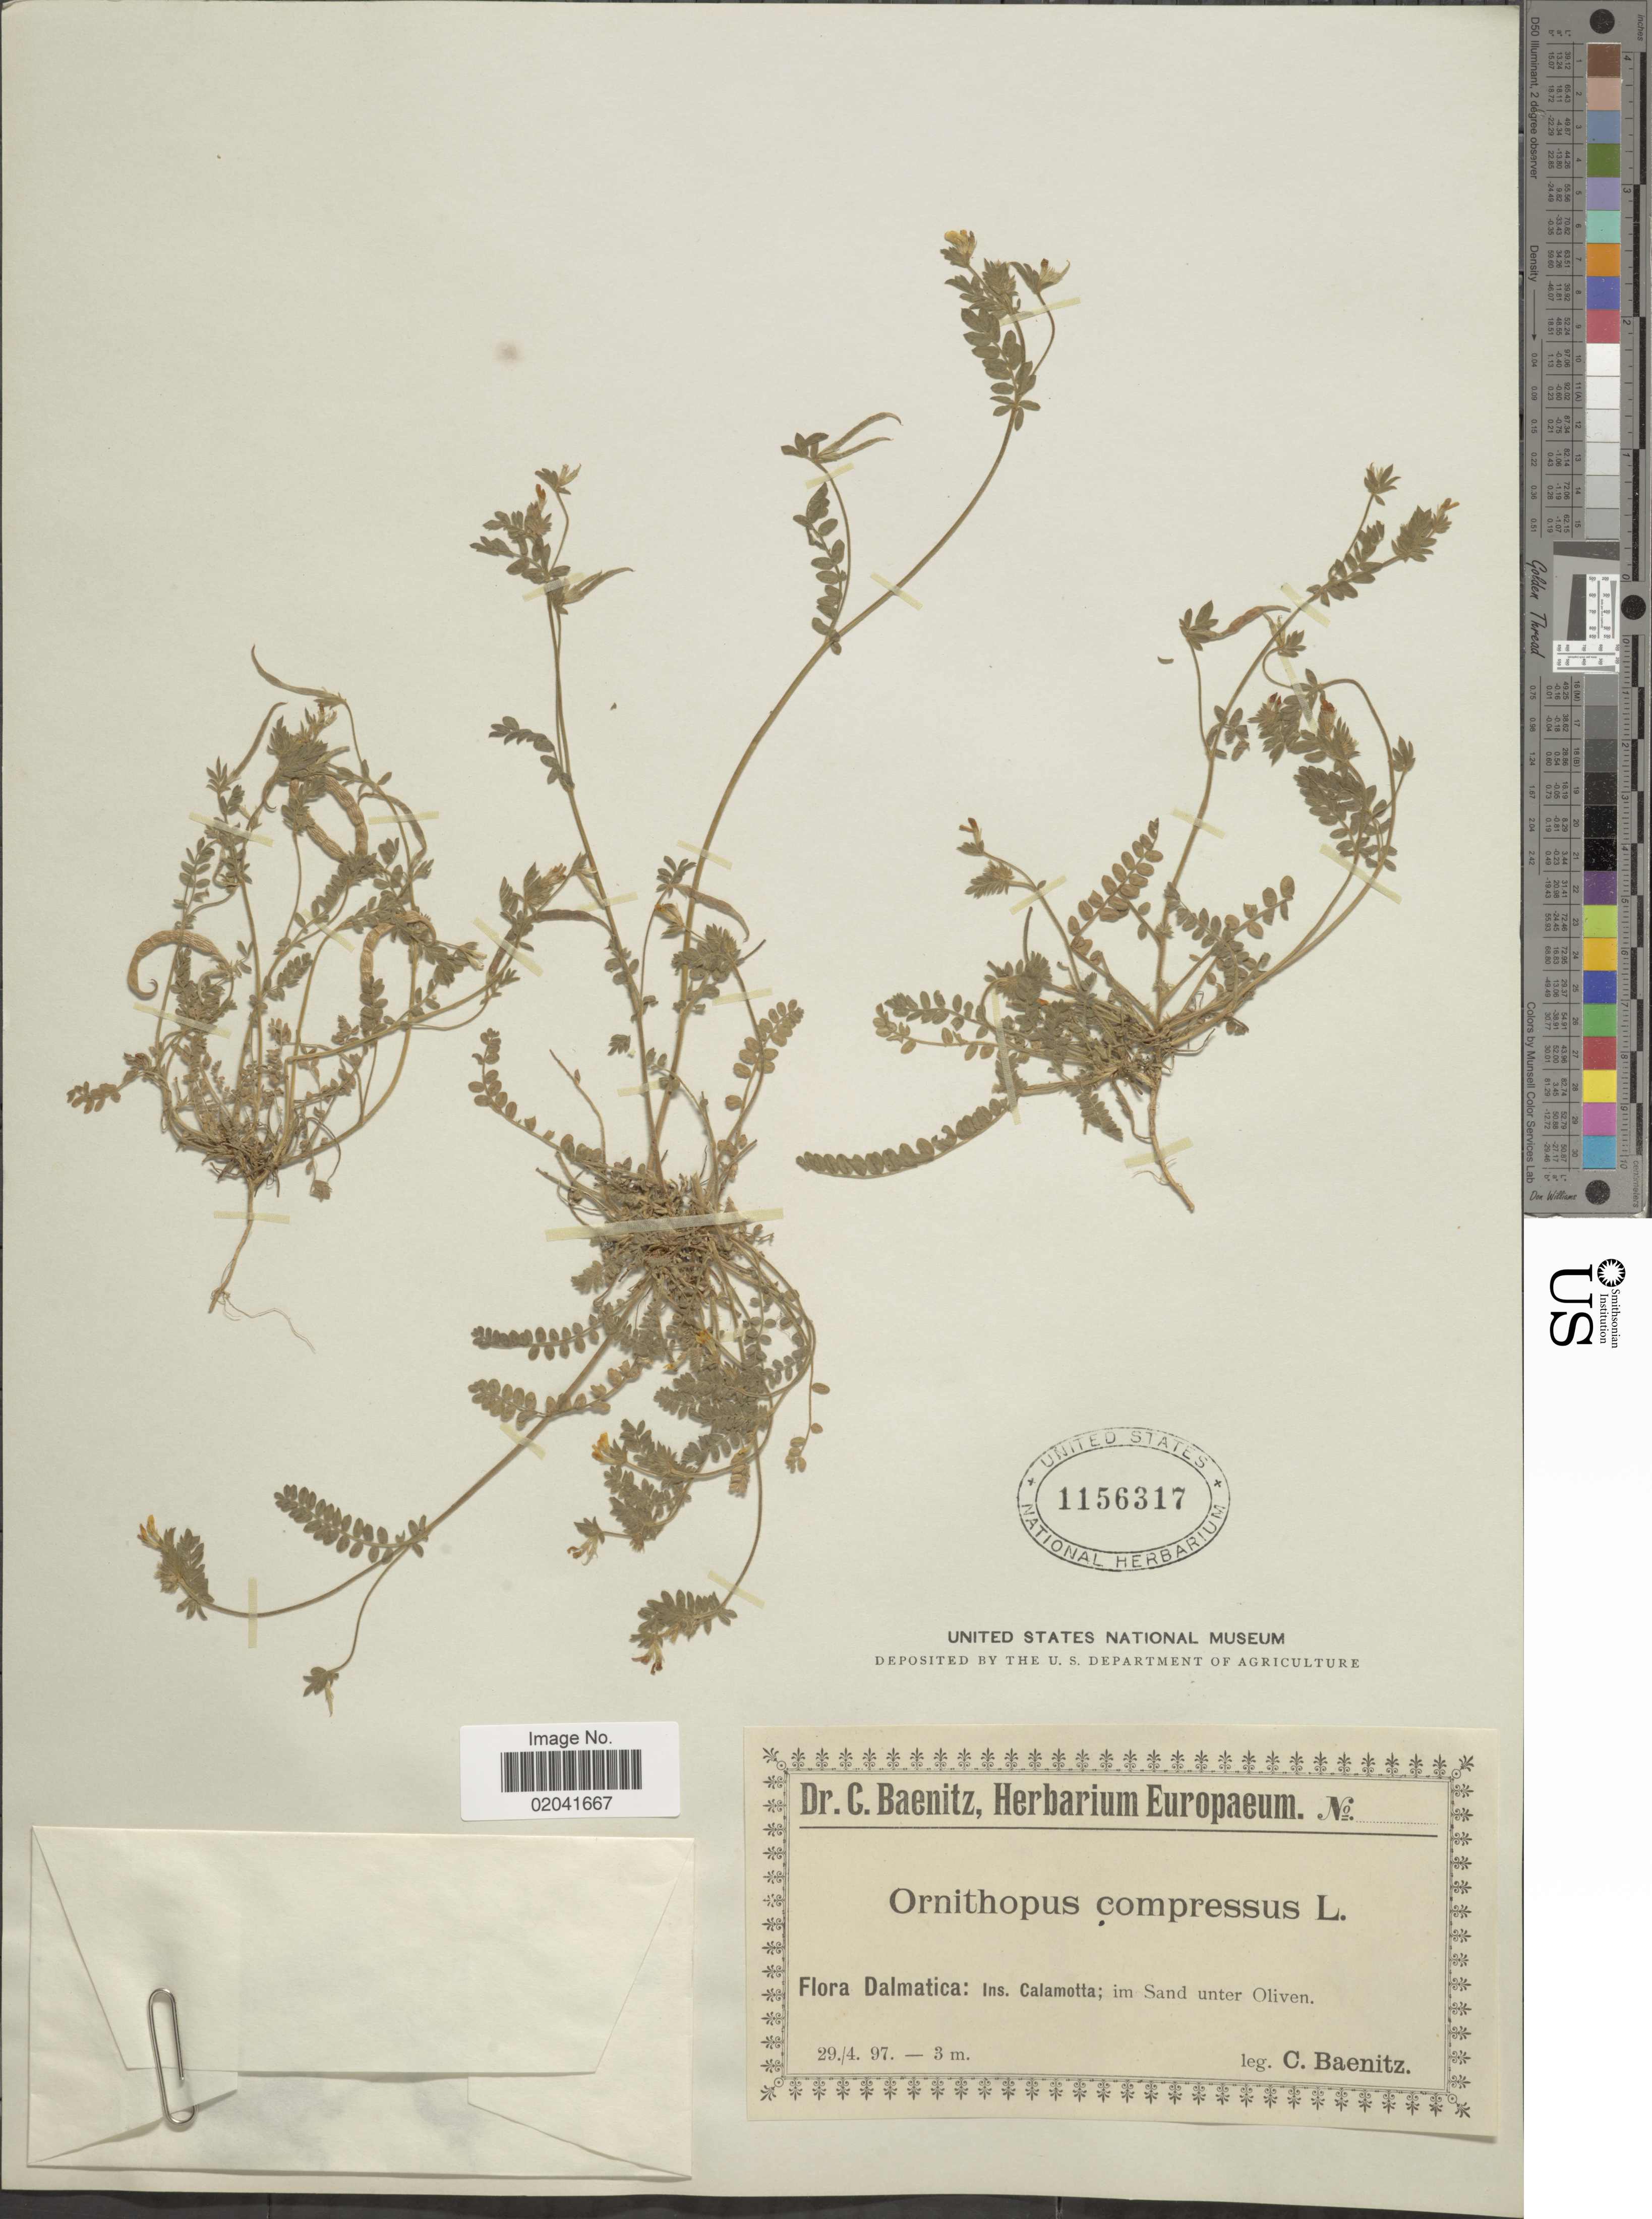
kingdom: Plantae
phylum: Tracheophyta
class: Magnoliopsida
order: Fabales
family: Fabaceae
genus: Ornithopus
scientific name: Ornithopus compressus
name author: L.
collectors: C. G. Baenitz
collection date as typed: Transcribed d/m/y: 29/4/97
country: Croatia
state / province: Split-Dalmatia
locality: Dalmatica:ins Calamotta; Im Sand unter Oliven.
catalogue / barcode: US 1156317